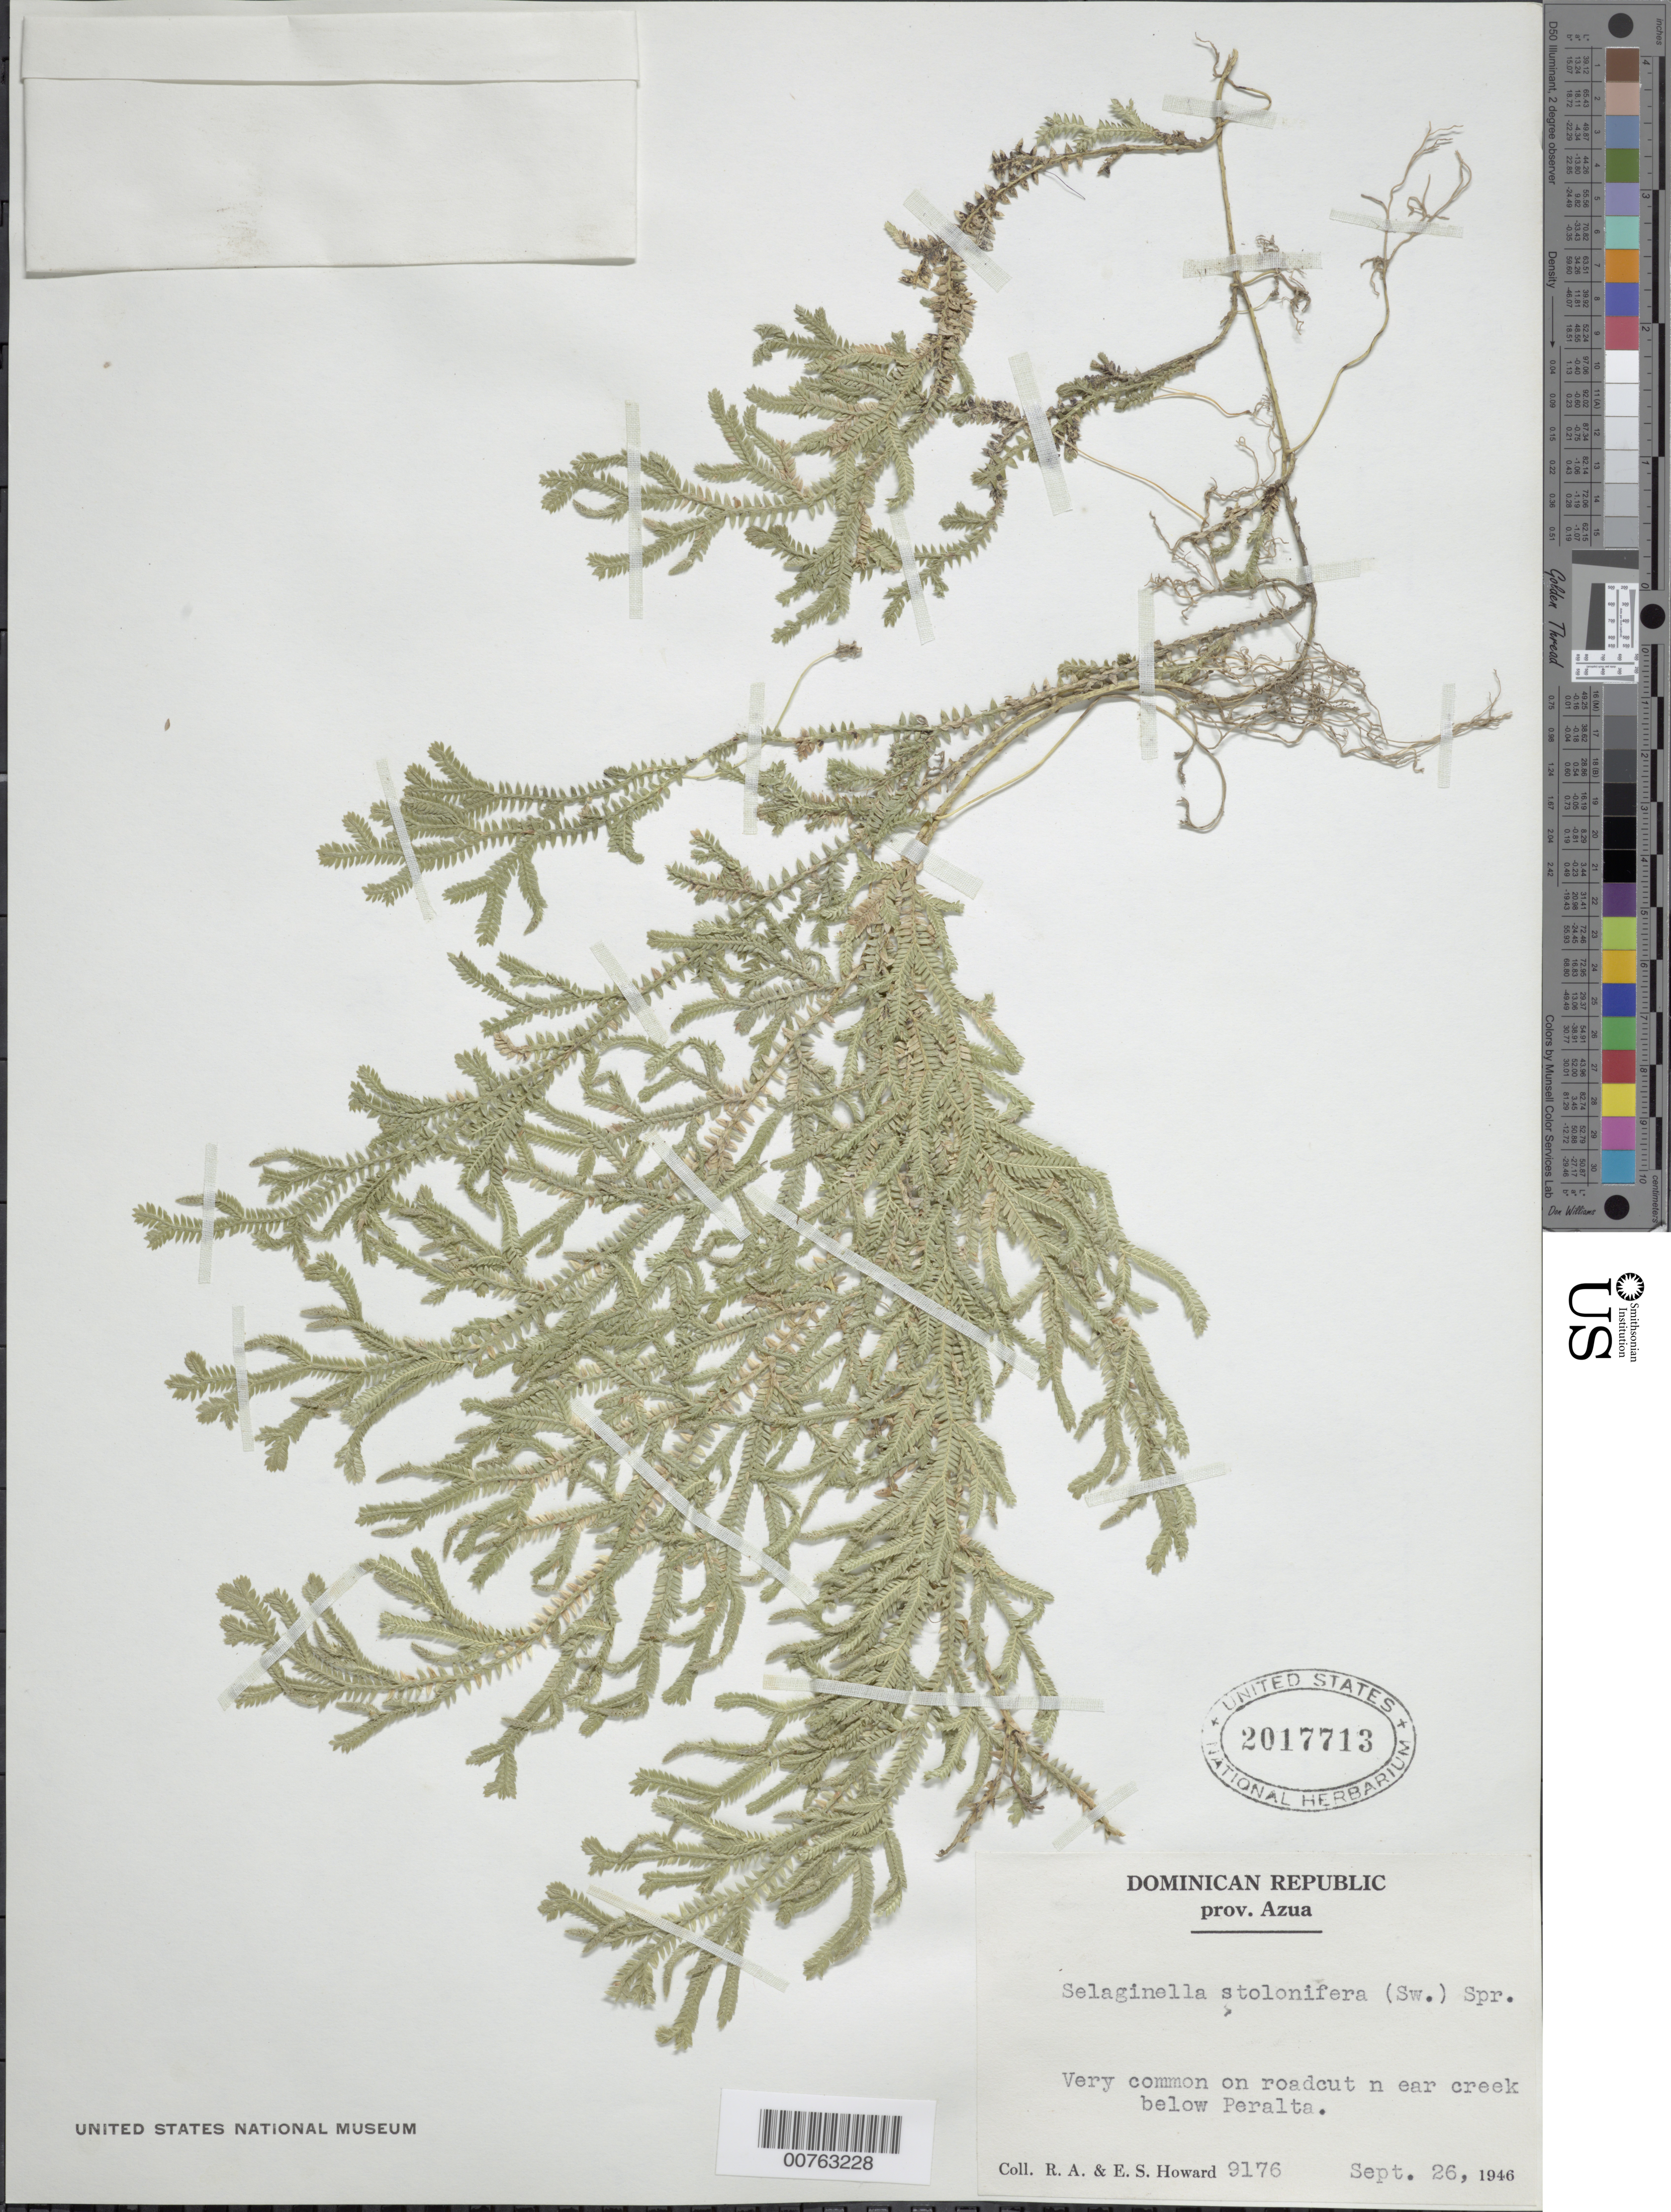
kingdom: Plantae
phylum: Tracheophyta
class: Lycopodiopsida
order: Selaginellales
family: Selaginellaceae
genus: Selaginella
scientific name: Selaginella plumosa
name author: (L.) C. Presl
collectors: R. A. Howard & E. S. Howard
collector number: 9176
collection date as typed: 26 Sep 1946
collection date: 1946-09-26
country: Dominican Republic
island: Hispaniola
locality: Roadcut near creek below Peralta. Provincia Azua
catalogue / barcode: US 2017713